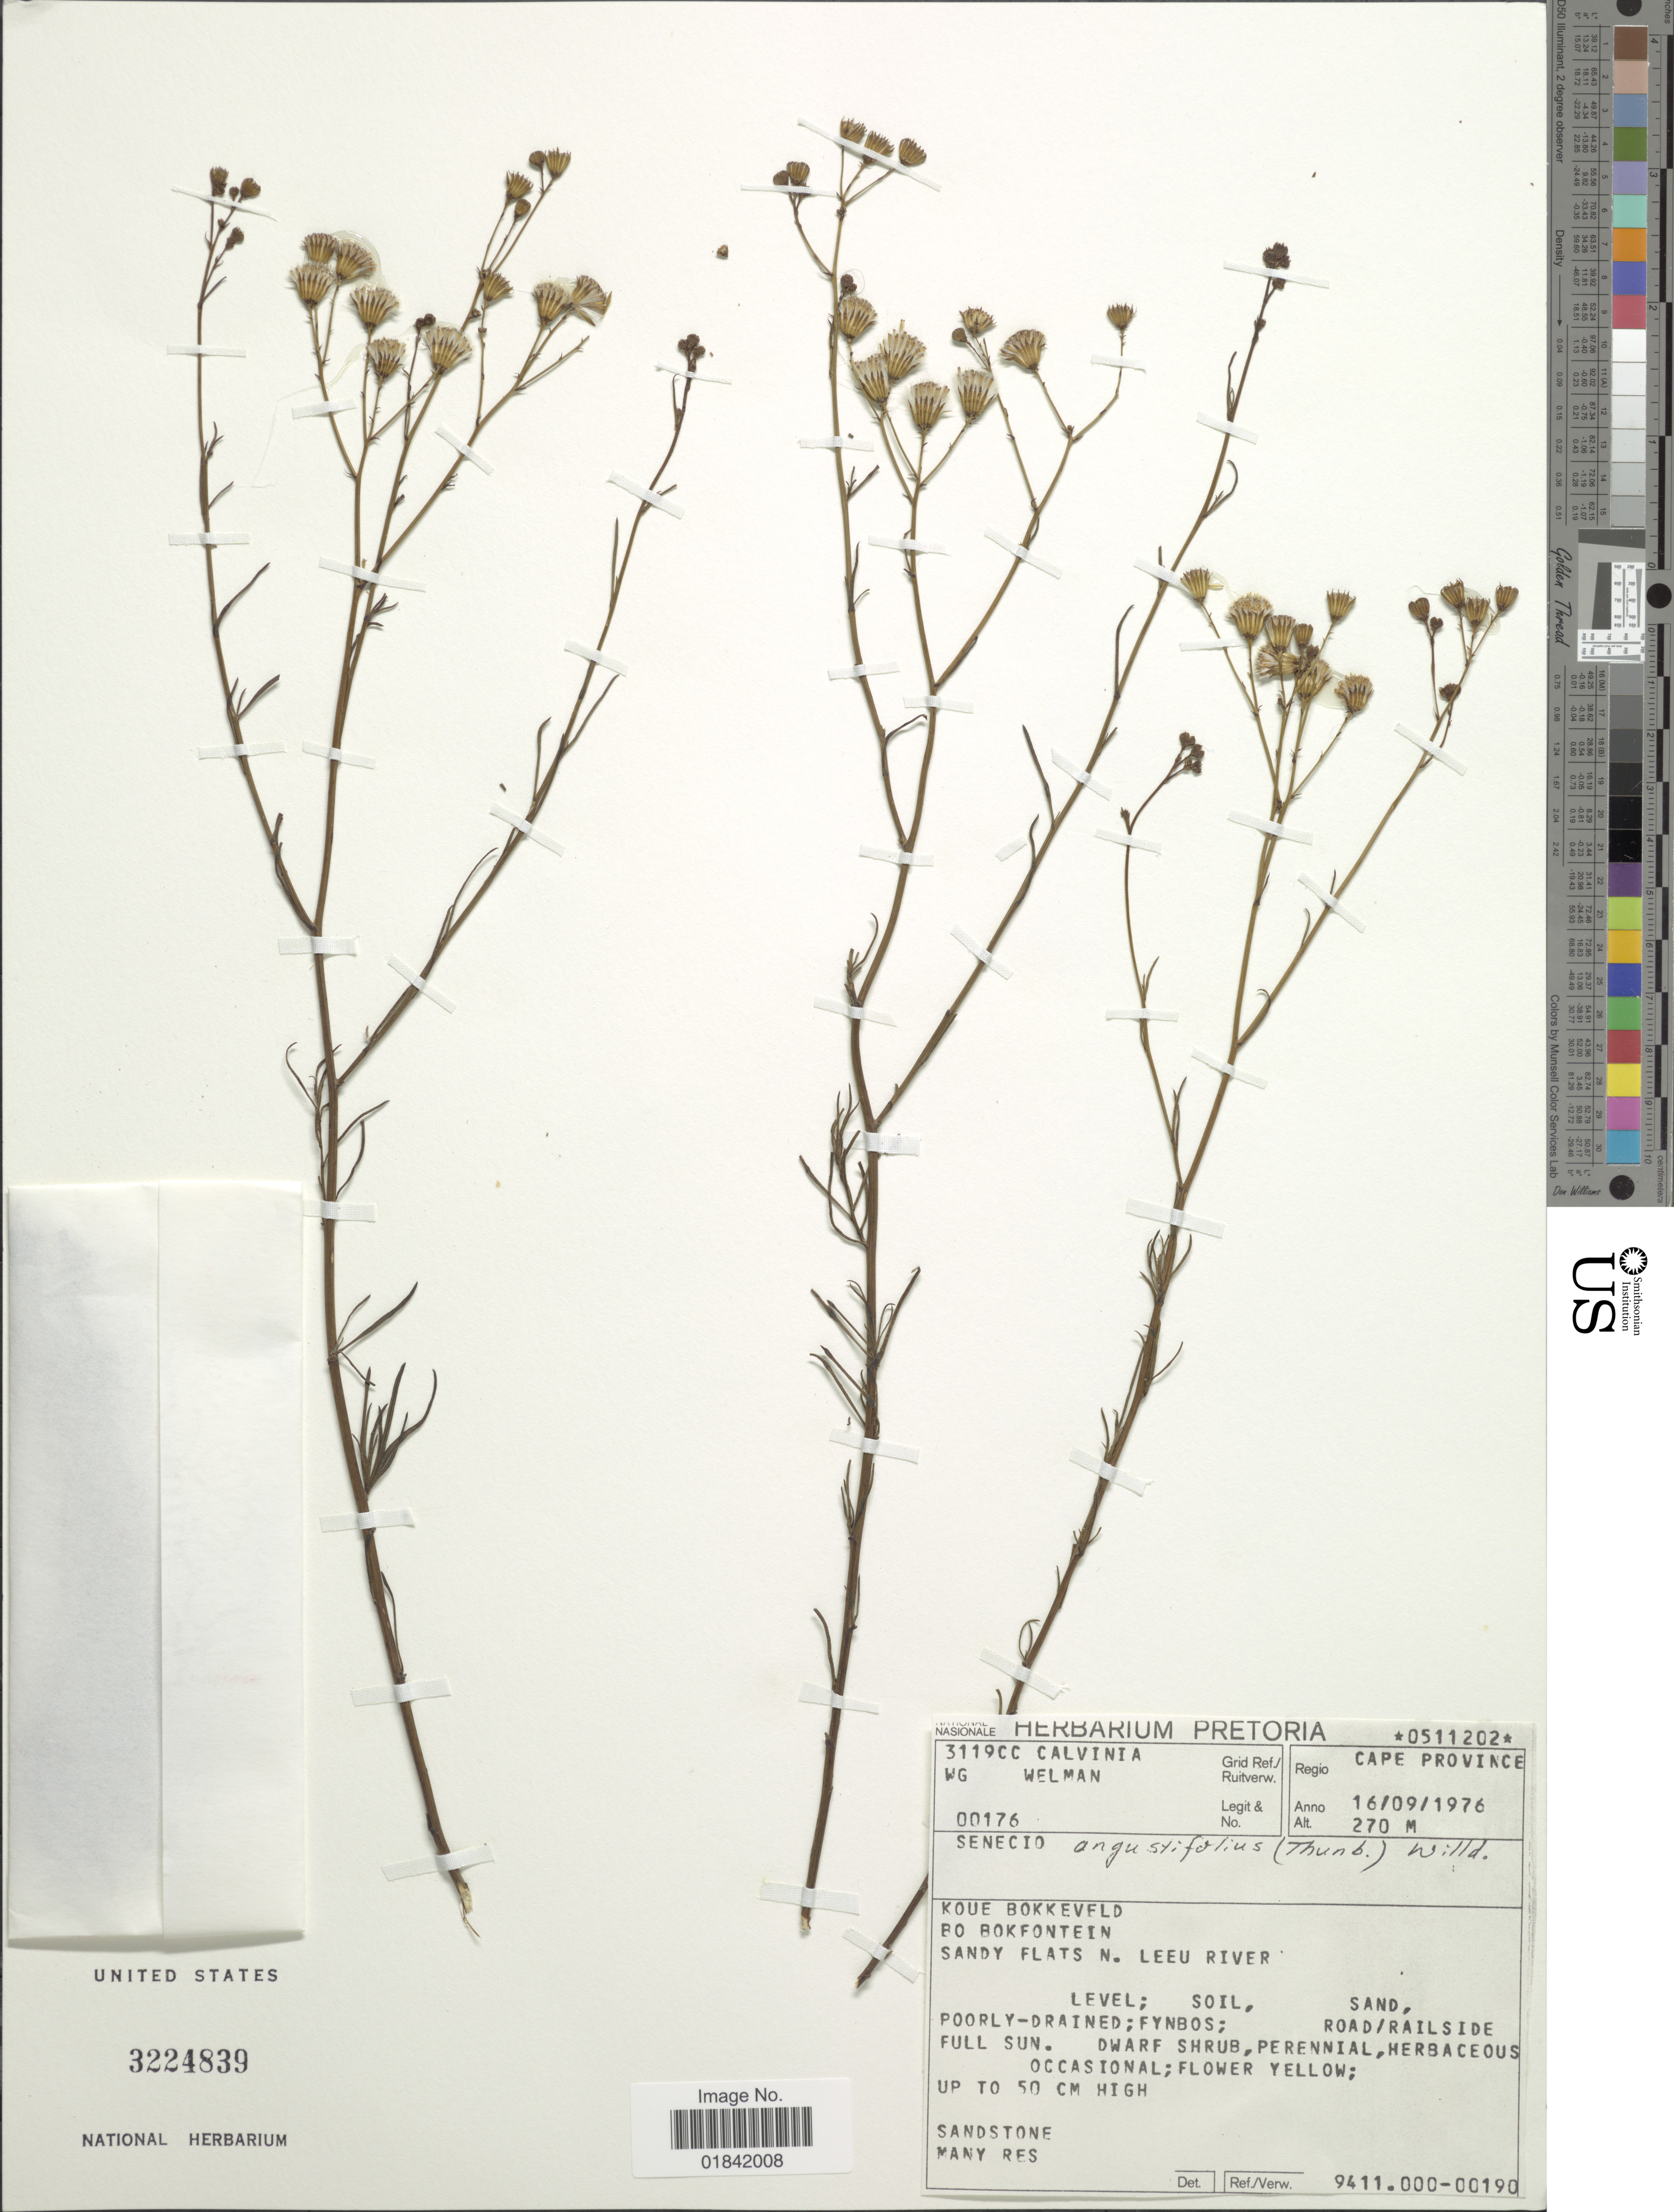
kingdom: Plantae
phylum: Tracheophyta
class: Magnoliopsida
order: Asterales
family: Asteraceae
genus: Senecio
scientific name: Senecio angustifolius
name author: (Thunb.) Willd.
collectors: W. G. Welman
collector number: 00176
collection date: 1976-09-16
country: South Africa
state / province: Western Cape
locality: Koue Bokkeveld, Bo Bokfontein, N. Leeu River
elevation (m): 270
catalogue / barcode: US 3224839